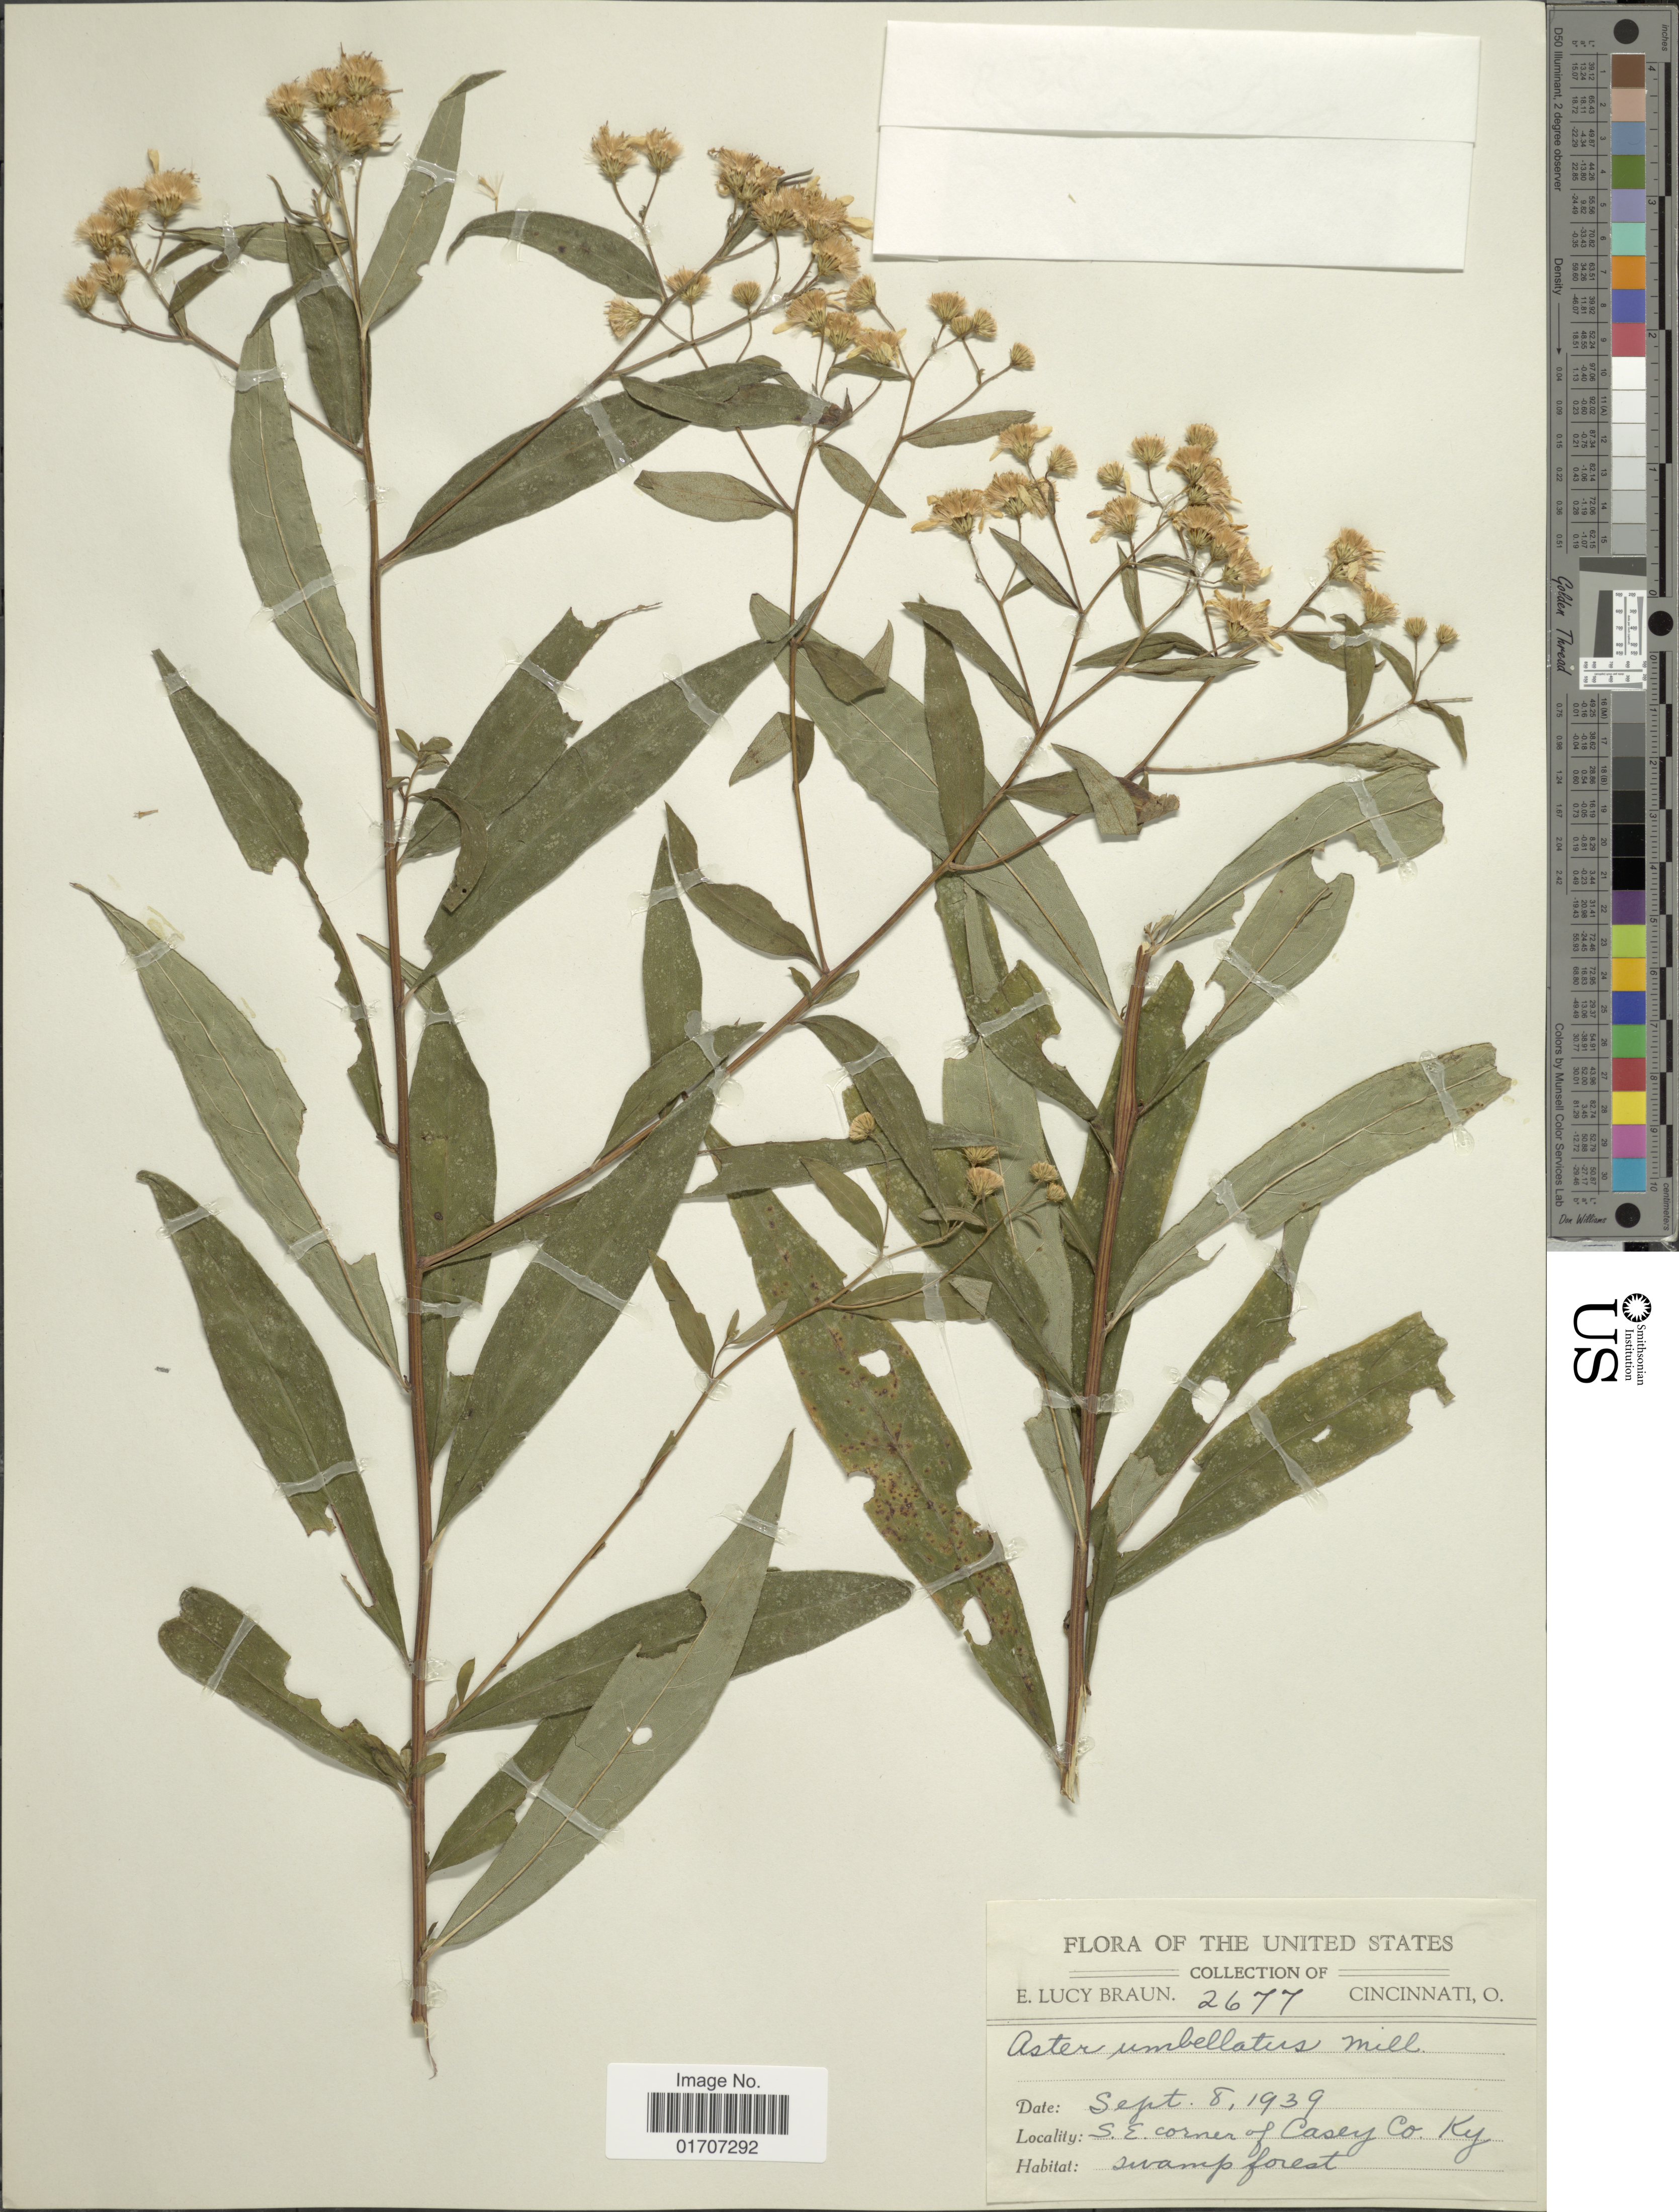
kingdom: Plantae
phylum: Tracheophyta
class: Magnoliopsida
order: Asterales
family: Asteraceae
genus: Doellingeria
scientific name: Doellingeria infirma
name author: (Michx.) Greene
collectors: E. L. Braun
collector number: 2677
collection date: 1939-09-08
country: United States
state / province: Kentucky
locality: S.E. corner of Casey Co.